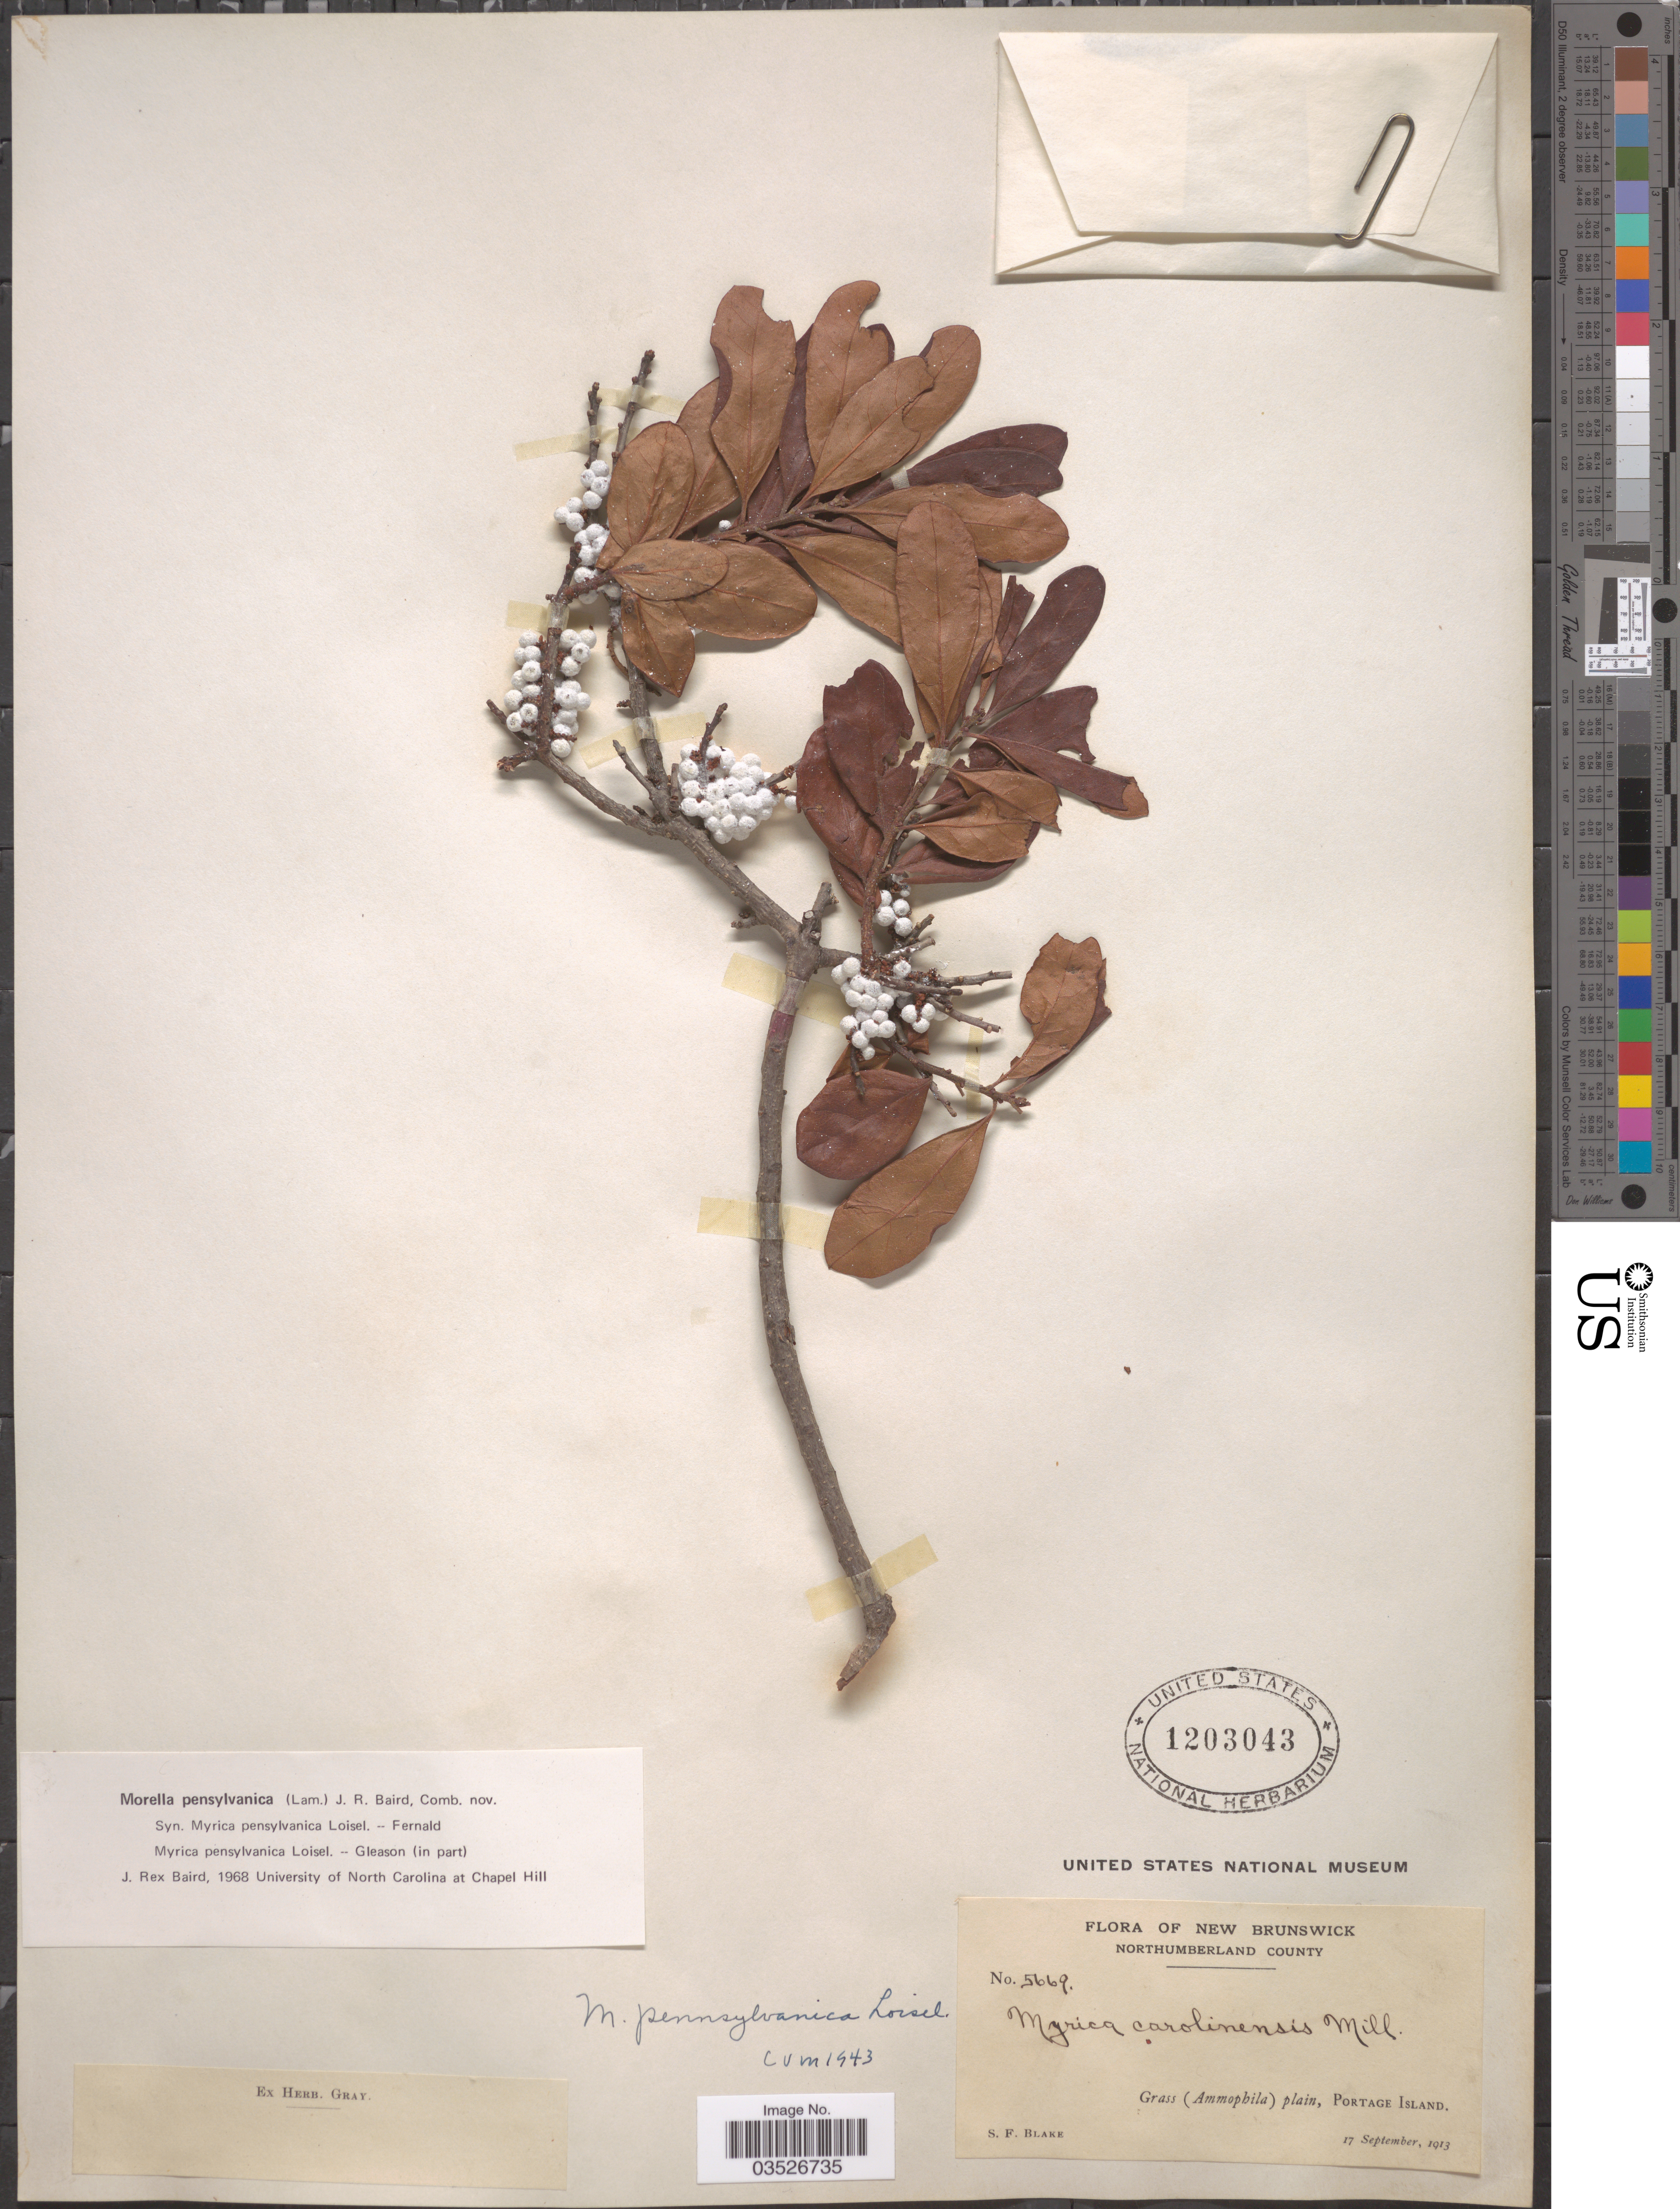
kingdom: Plantae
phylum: Tracheophyta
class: Magnoliopsida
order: Fagales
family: Myricaceae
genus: Morella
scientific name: Morella pensylvanica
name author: (Mirb.) Kartesz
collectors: S. Blake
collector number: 5669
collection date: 1913-09-17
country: Canada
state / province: New Brunswick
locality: Northumberland County. Portage Island.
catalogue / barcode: US 1203043